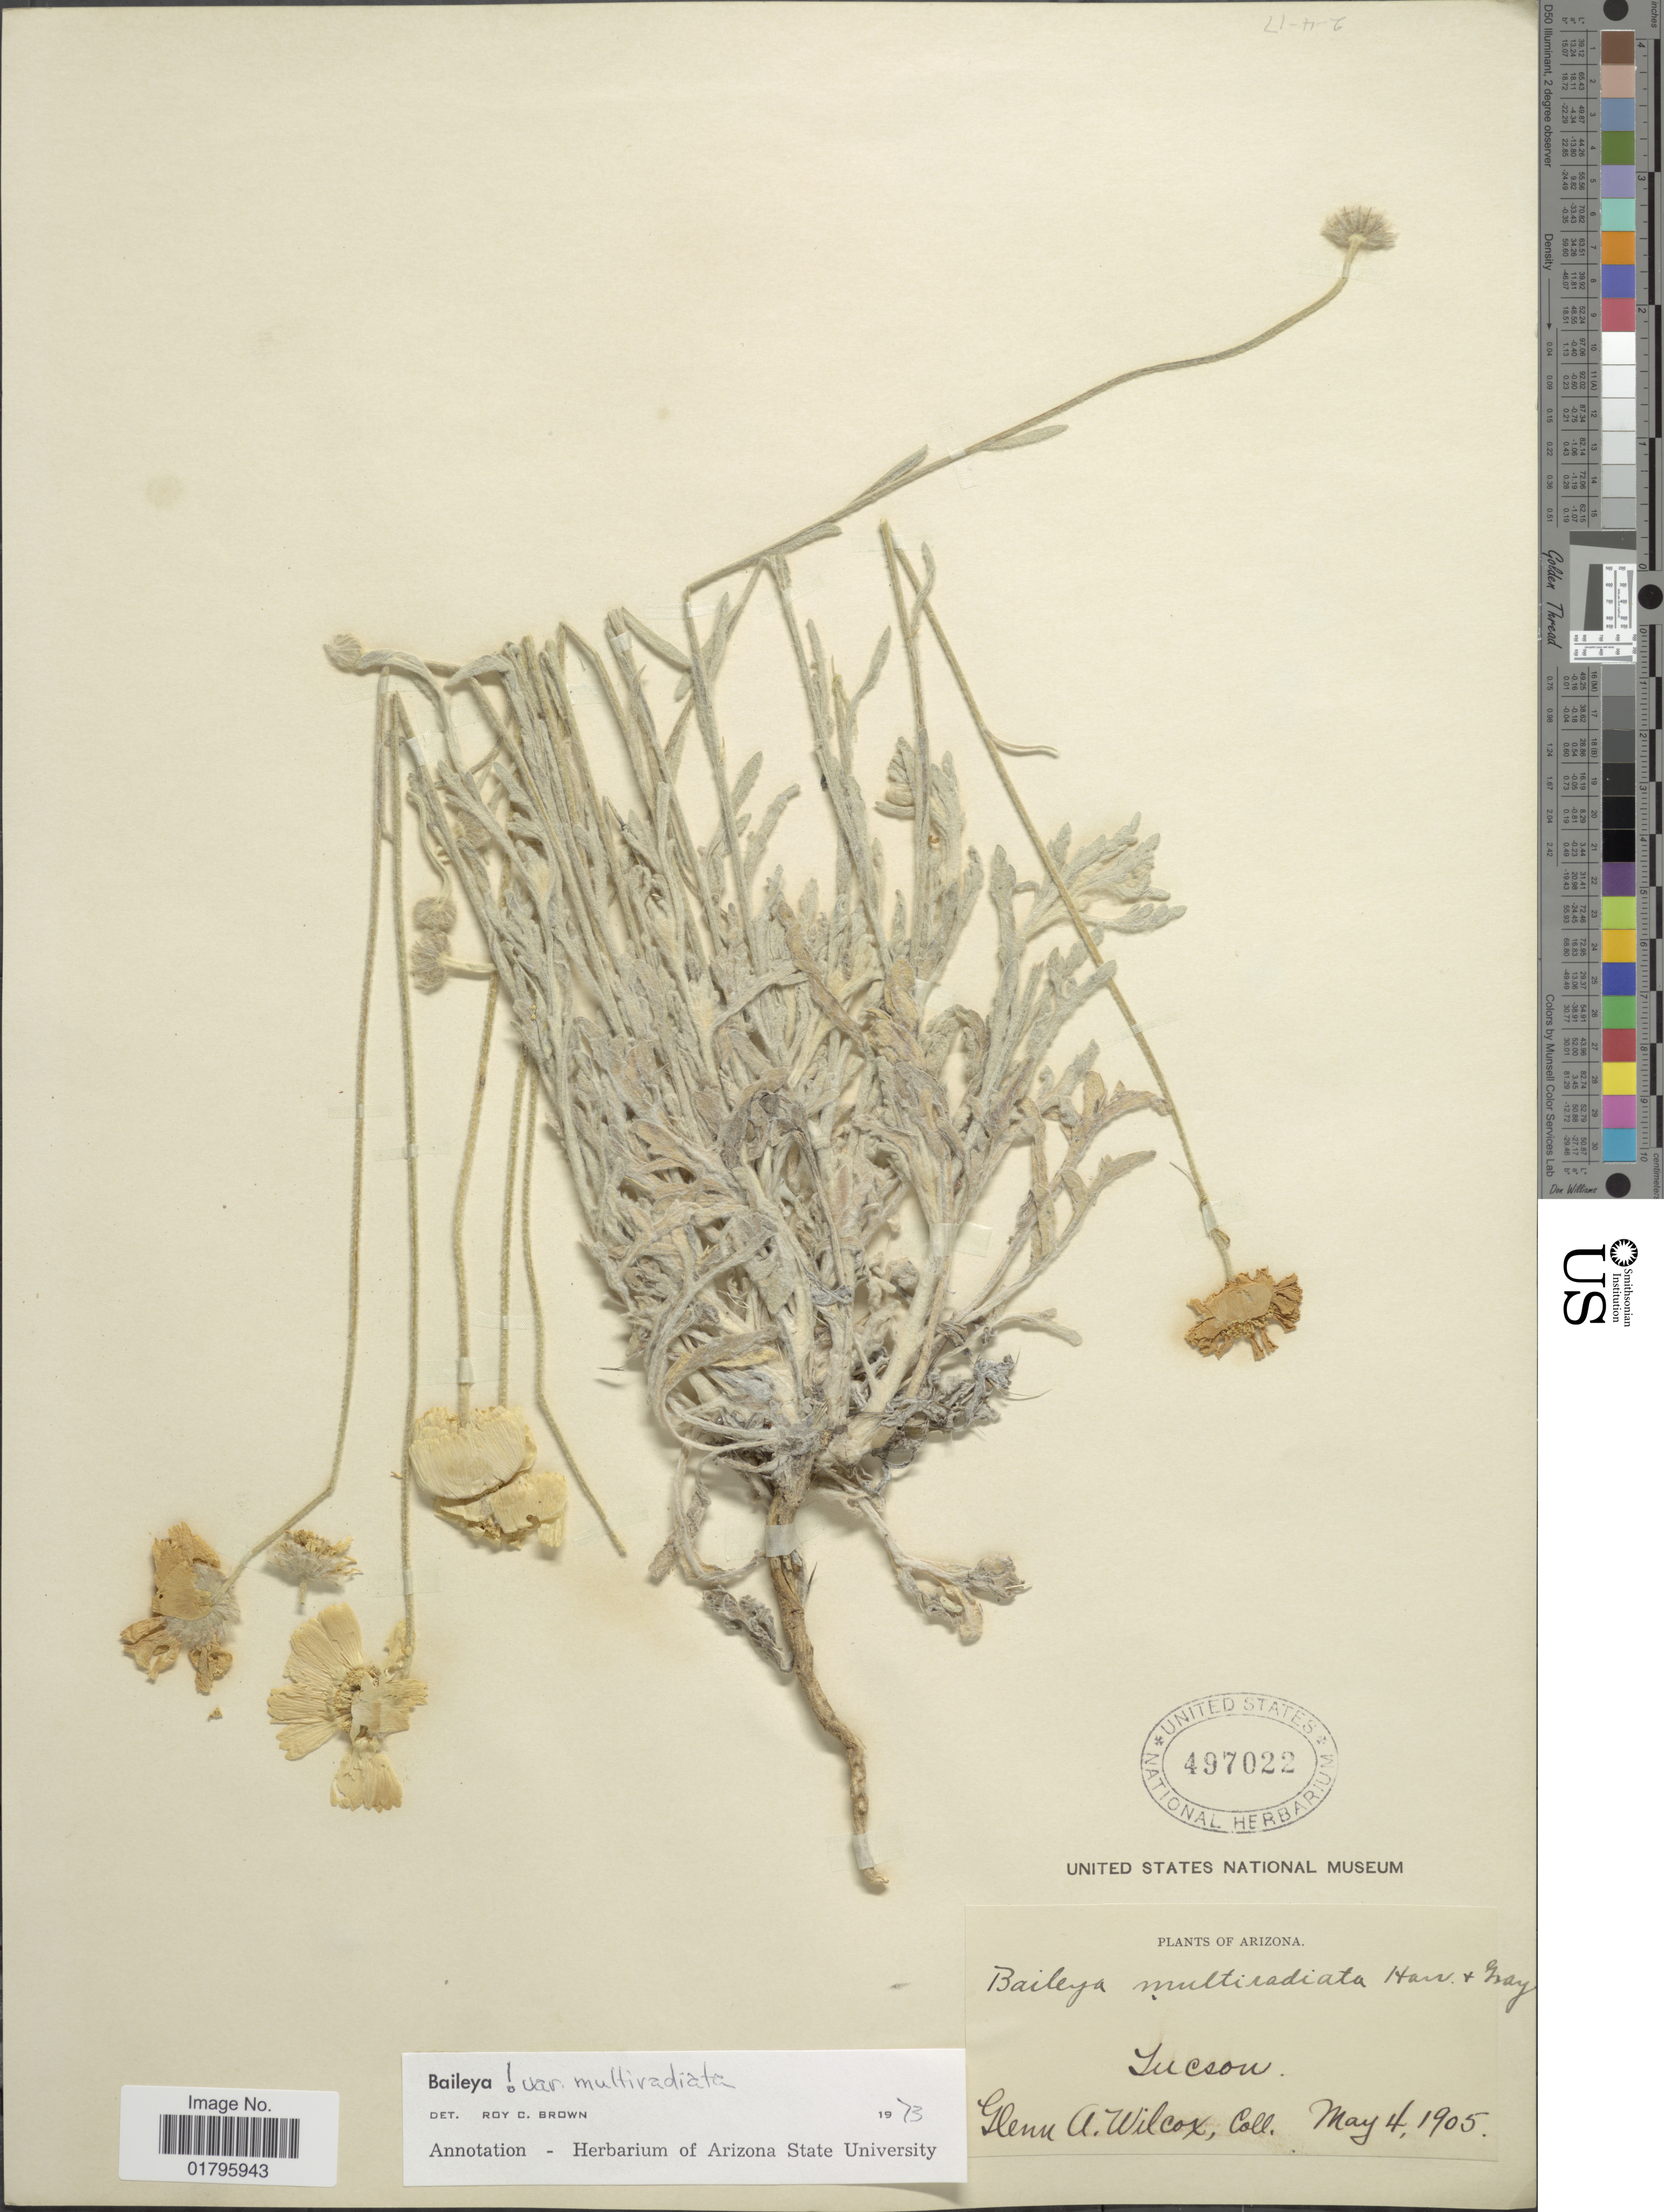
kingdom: Plantae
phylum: Tracheophyta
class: Magnoliopsida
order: Asterales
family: Asteraceae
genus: Baileya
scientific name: Baileya multiradiata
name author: Harv. & A. Gray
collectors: Mrs. G. Wilcox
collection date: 1905-05-04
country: United States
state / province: Arizona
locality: Tucson, Arizona.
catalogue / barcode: US 497022